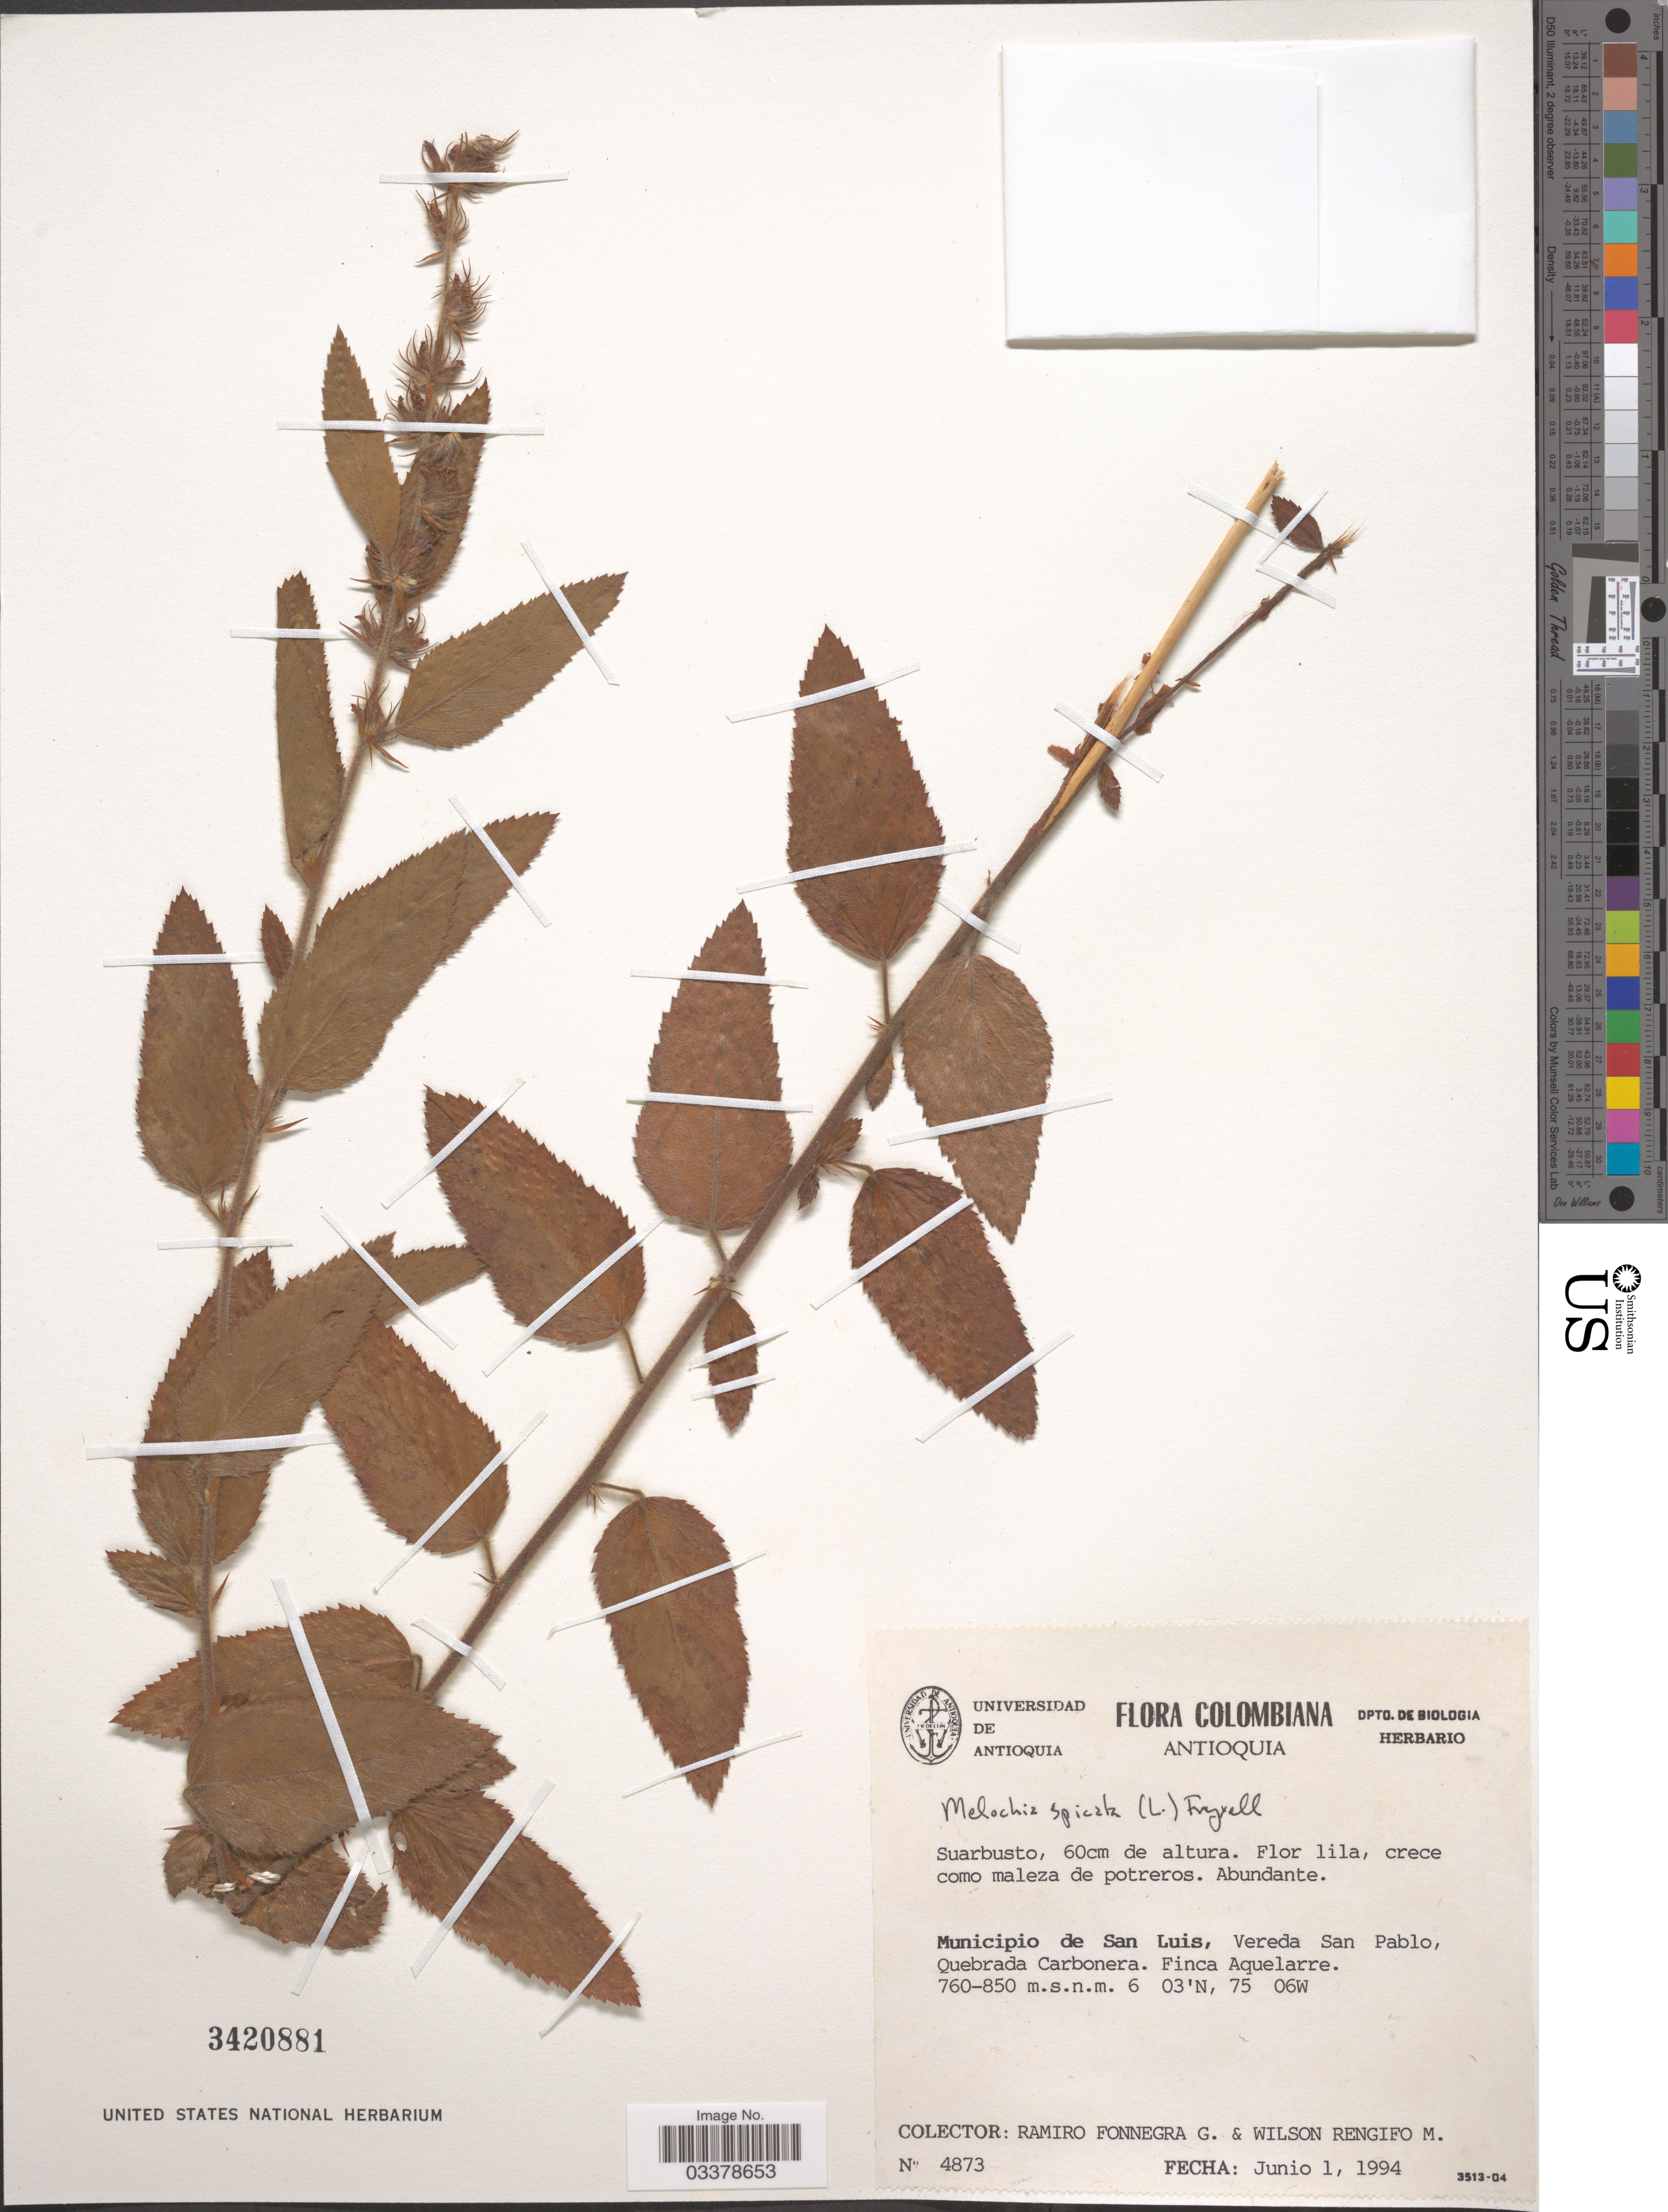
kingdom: Plantae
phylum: Tracheophyta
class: Magnoliopsida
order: Malvales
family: Malvaceae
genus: Melochia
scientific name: Melochia spicata var. spicata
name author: (L.) Fryxell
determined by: Dorr, L. J., (BOT), Smithsonian Institution - National Museum of Natural History (UNITED STATES)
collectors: R. Fonnegra G. & W. Rengifo M.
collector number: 4873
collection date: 1994-06-01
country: Colombia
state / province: Antioquia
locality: Municipio de San Luis, Vereda San Pablo, Quebrada Carbonera. Finca Aquelarre.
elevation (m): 760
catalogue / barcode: US 3420881